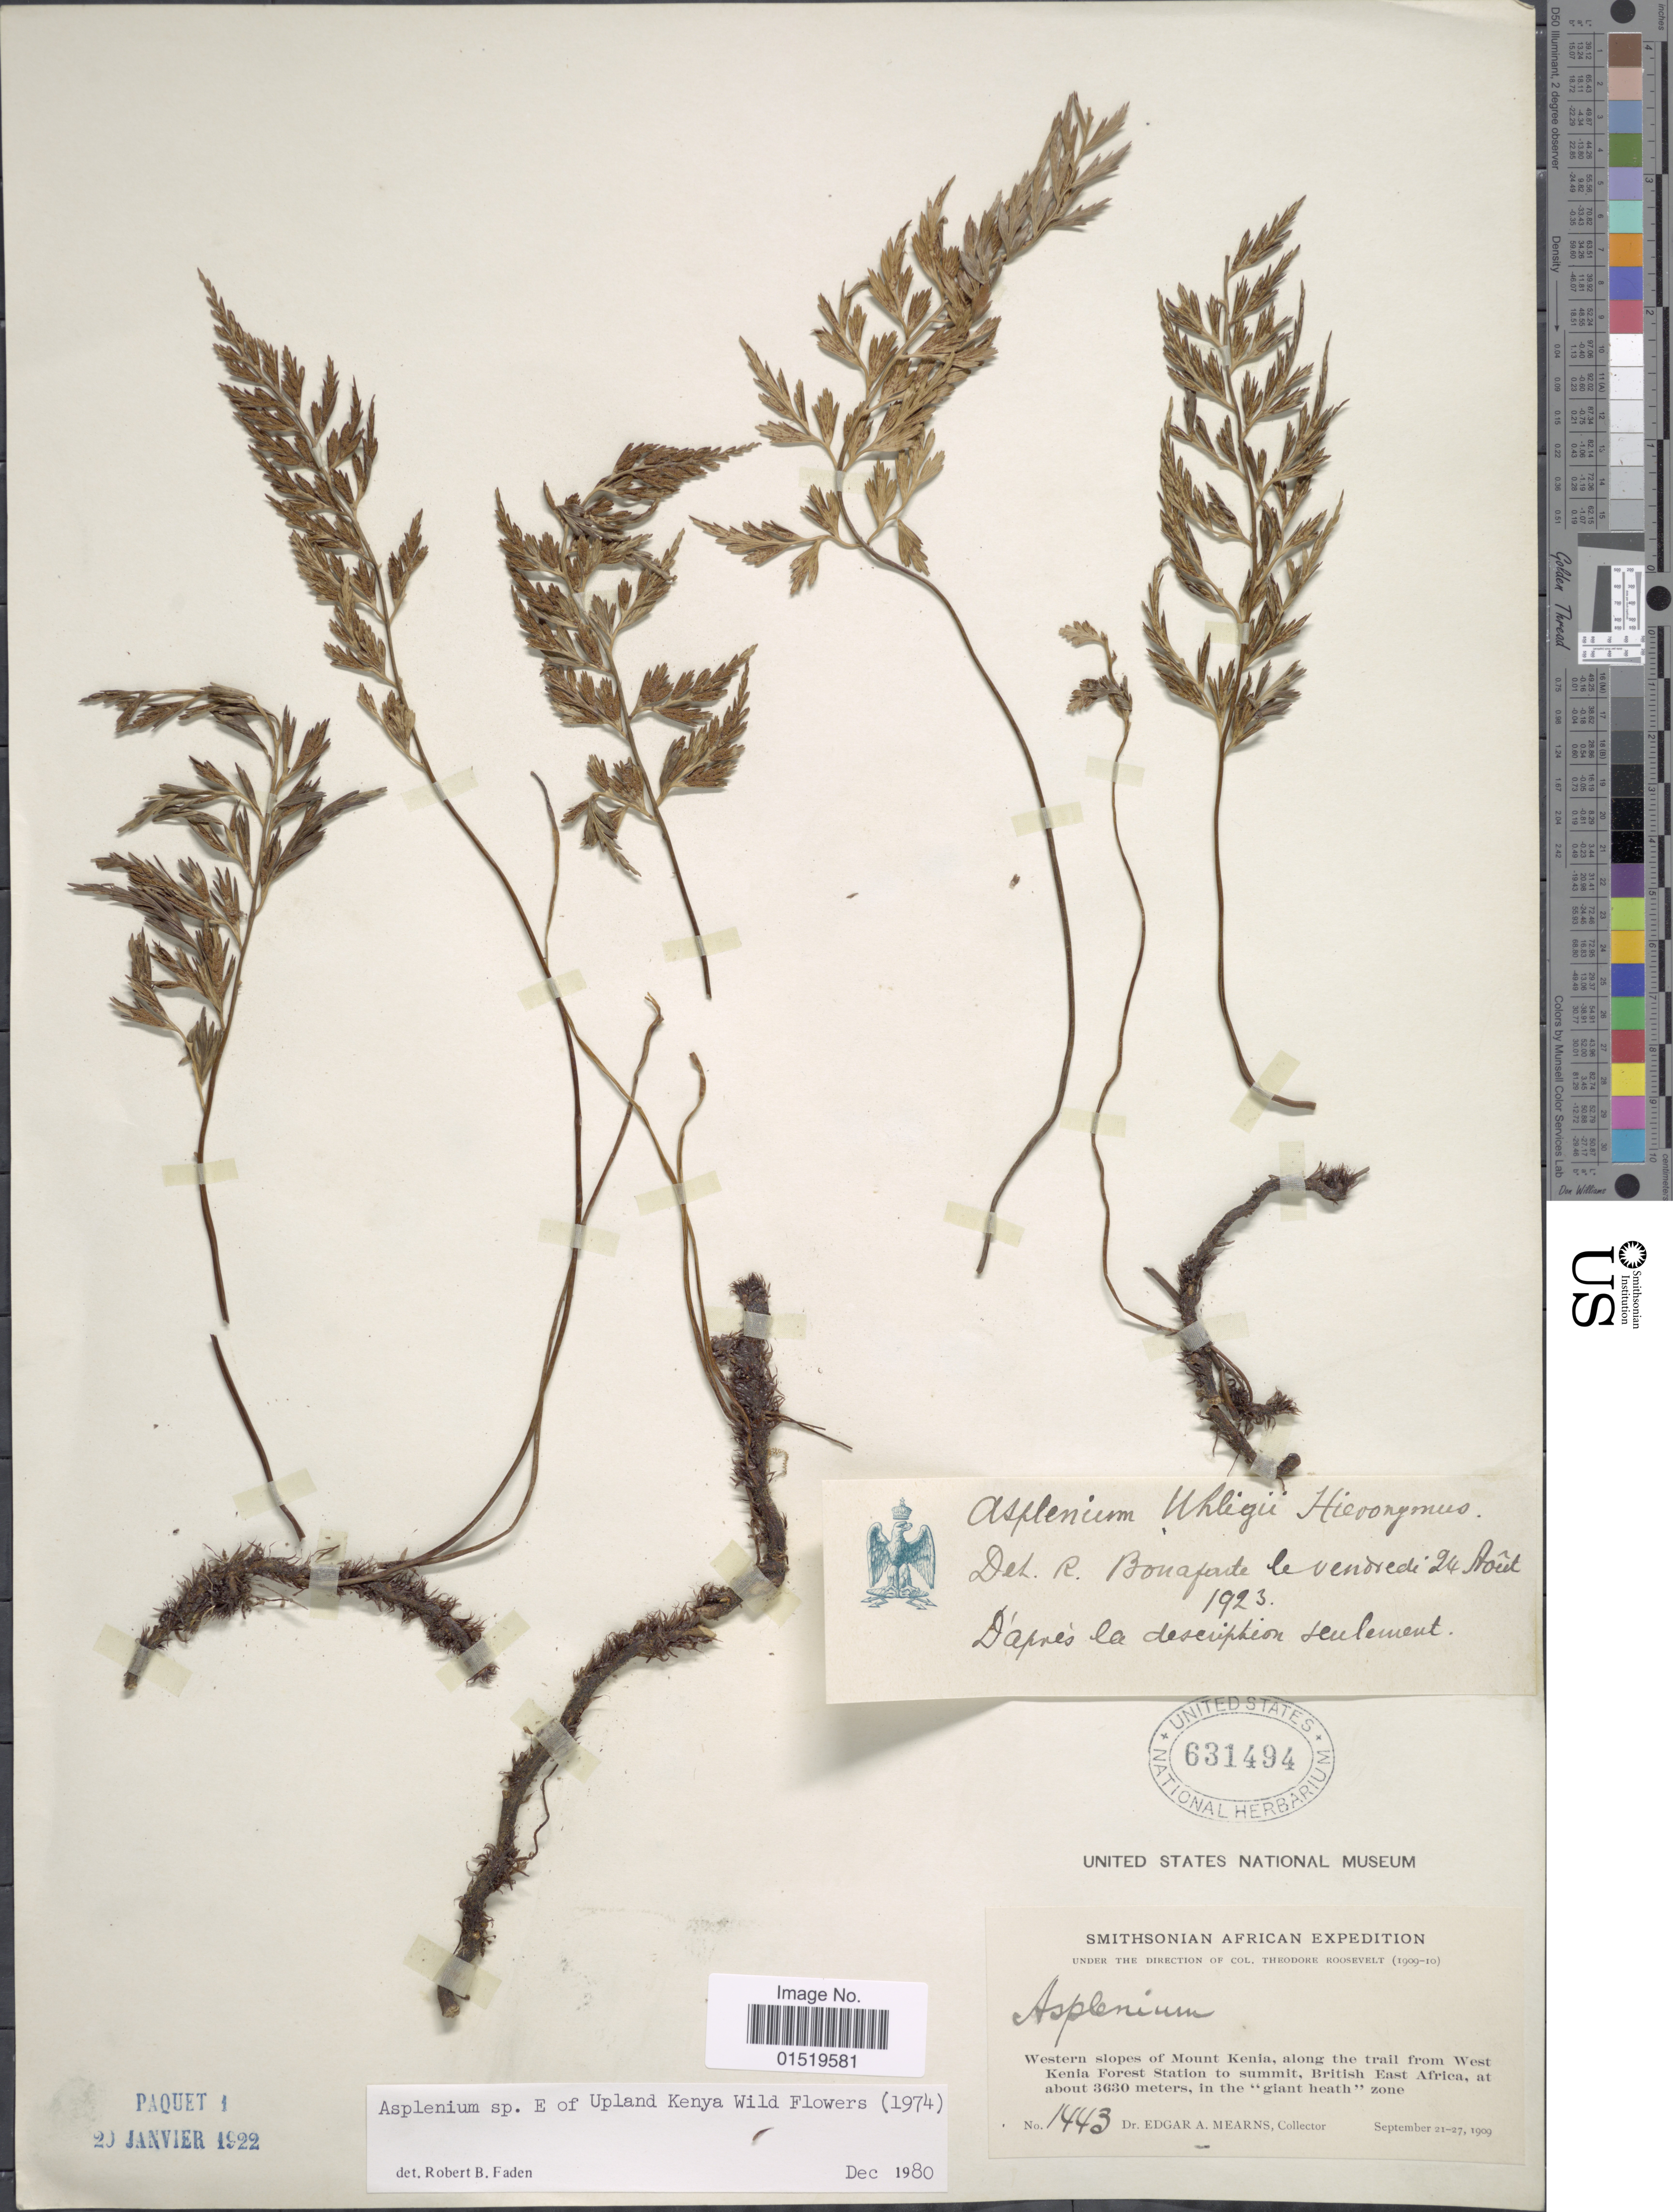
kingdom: Plantae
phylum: Tracheophyta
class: Polypodiopsida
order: Polypodiales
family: Aspleniaceae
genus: Asplenium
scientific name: Asplenium uhligii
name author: Hieron.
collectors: E. A. Mearns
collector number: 1443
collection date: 1909-09-21/1909-09-27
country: Kenya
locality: Western slopes of Mount Kenia, along the trail from West Kenia Forest Station to summit, British East Africa, 'giant heath' zone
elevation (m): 3630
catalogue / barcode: US 631494